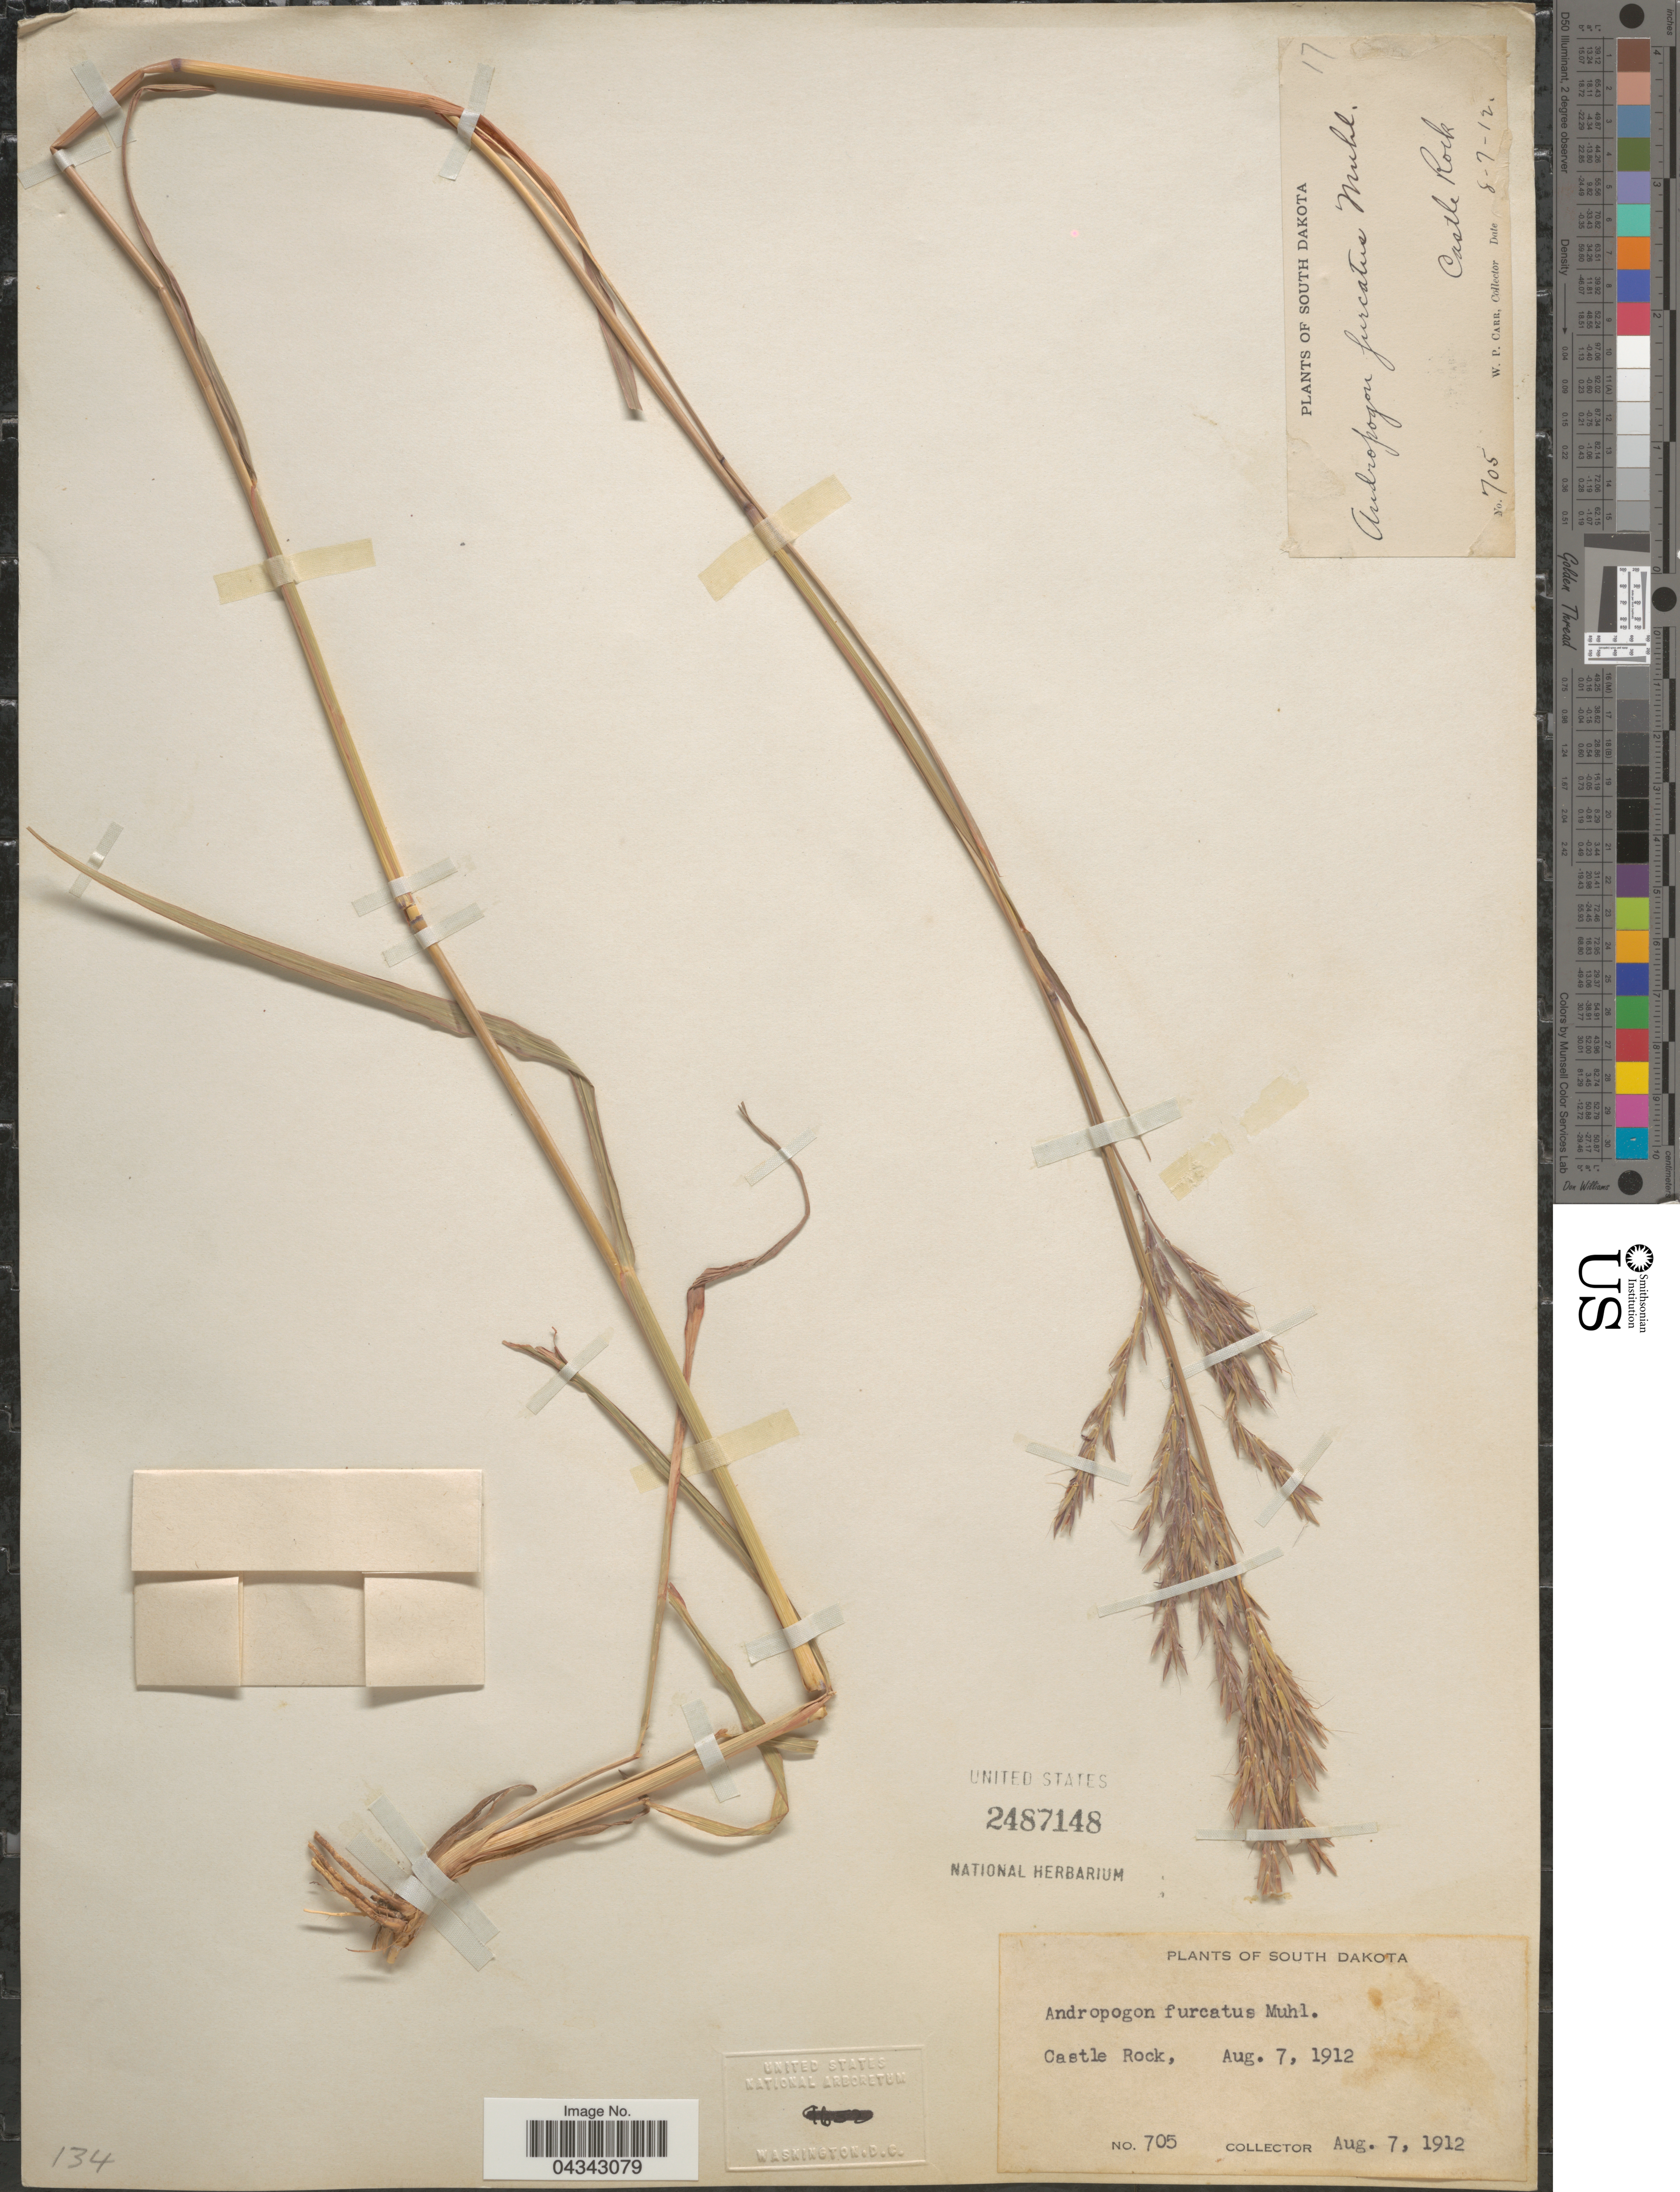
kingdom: Plantae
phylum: Tracheophyta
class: Liliopsida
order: Poales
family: Poaceae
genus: Andropogon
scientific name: Andropogon gerardii subsp. hallii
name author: (Hack.) Wipff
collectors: W. Carr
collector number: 705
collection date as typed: Transcribed d/m/y: 7/8/12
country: United States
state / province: South Dakota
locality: Castle Rock.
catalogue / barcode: US 2487148